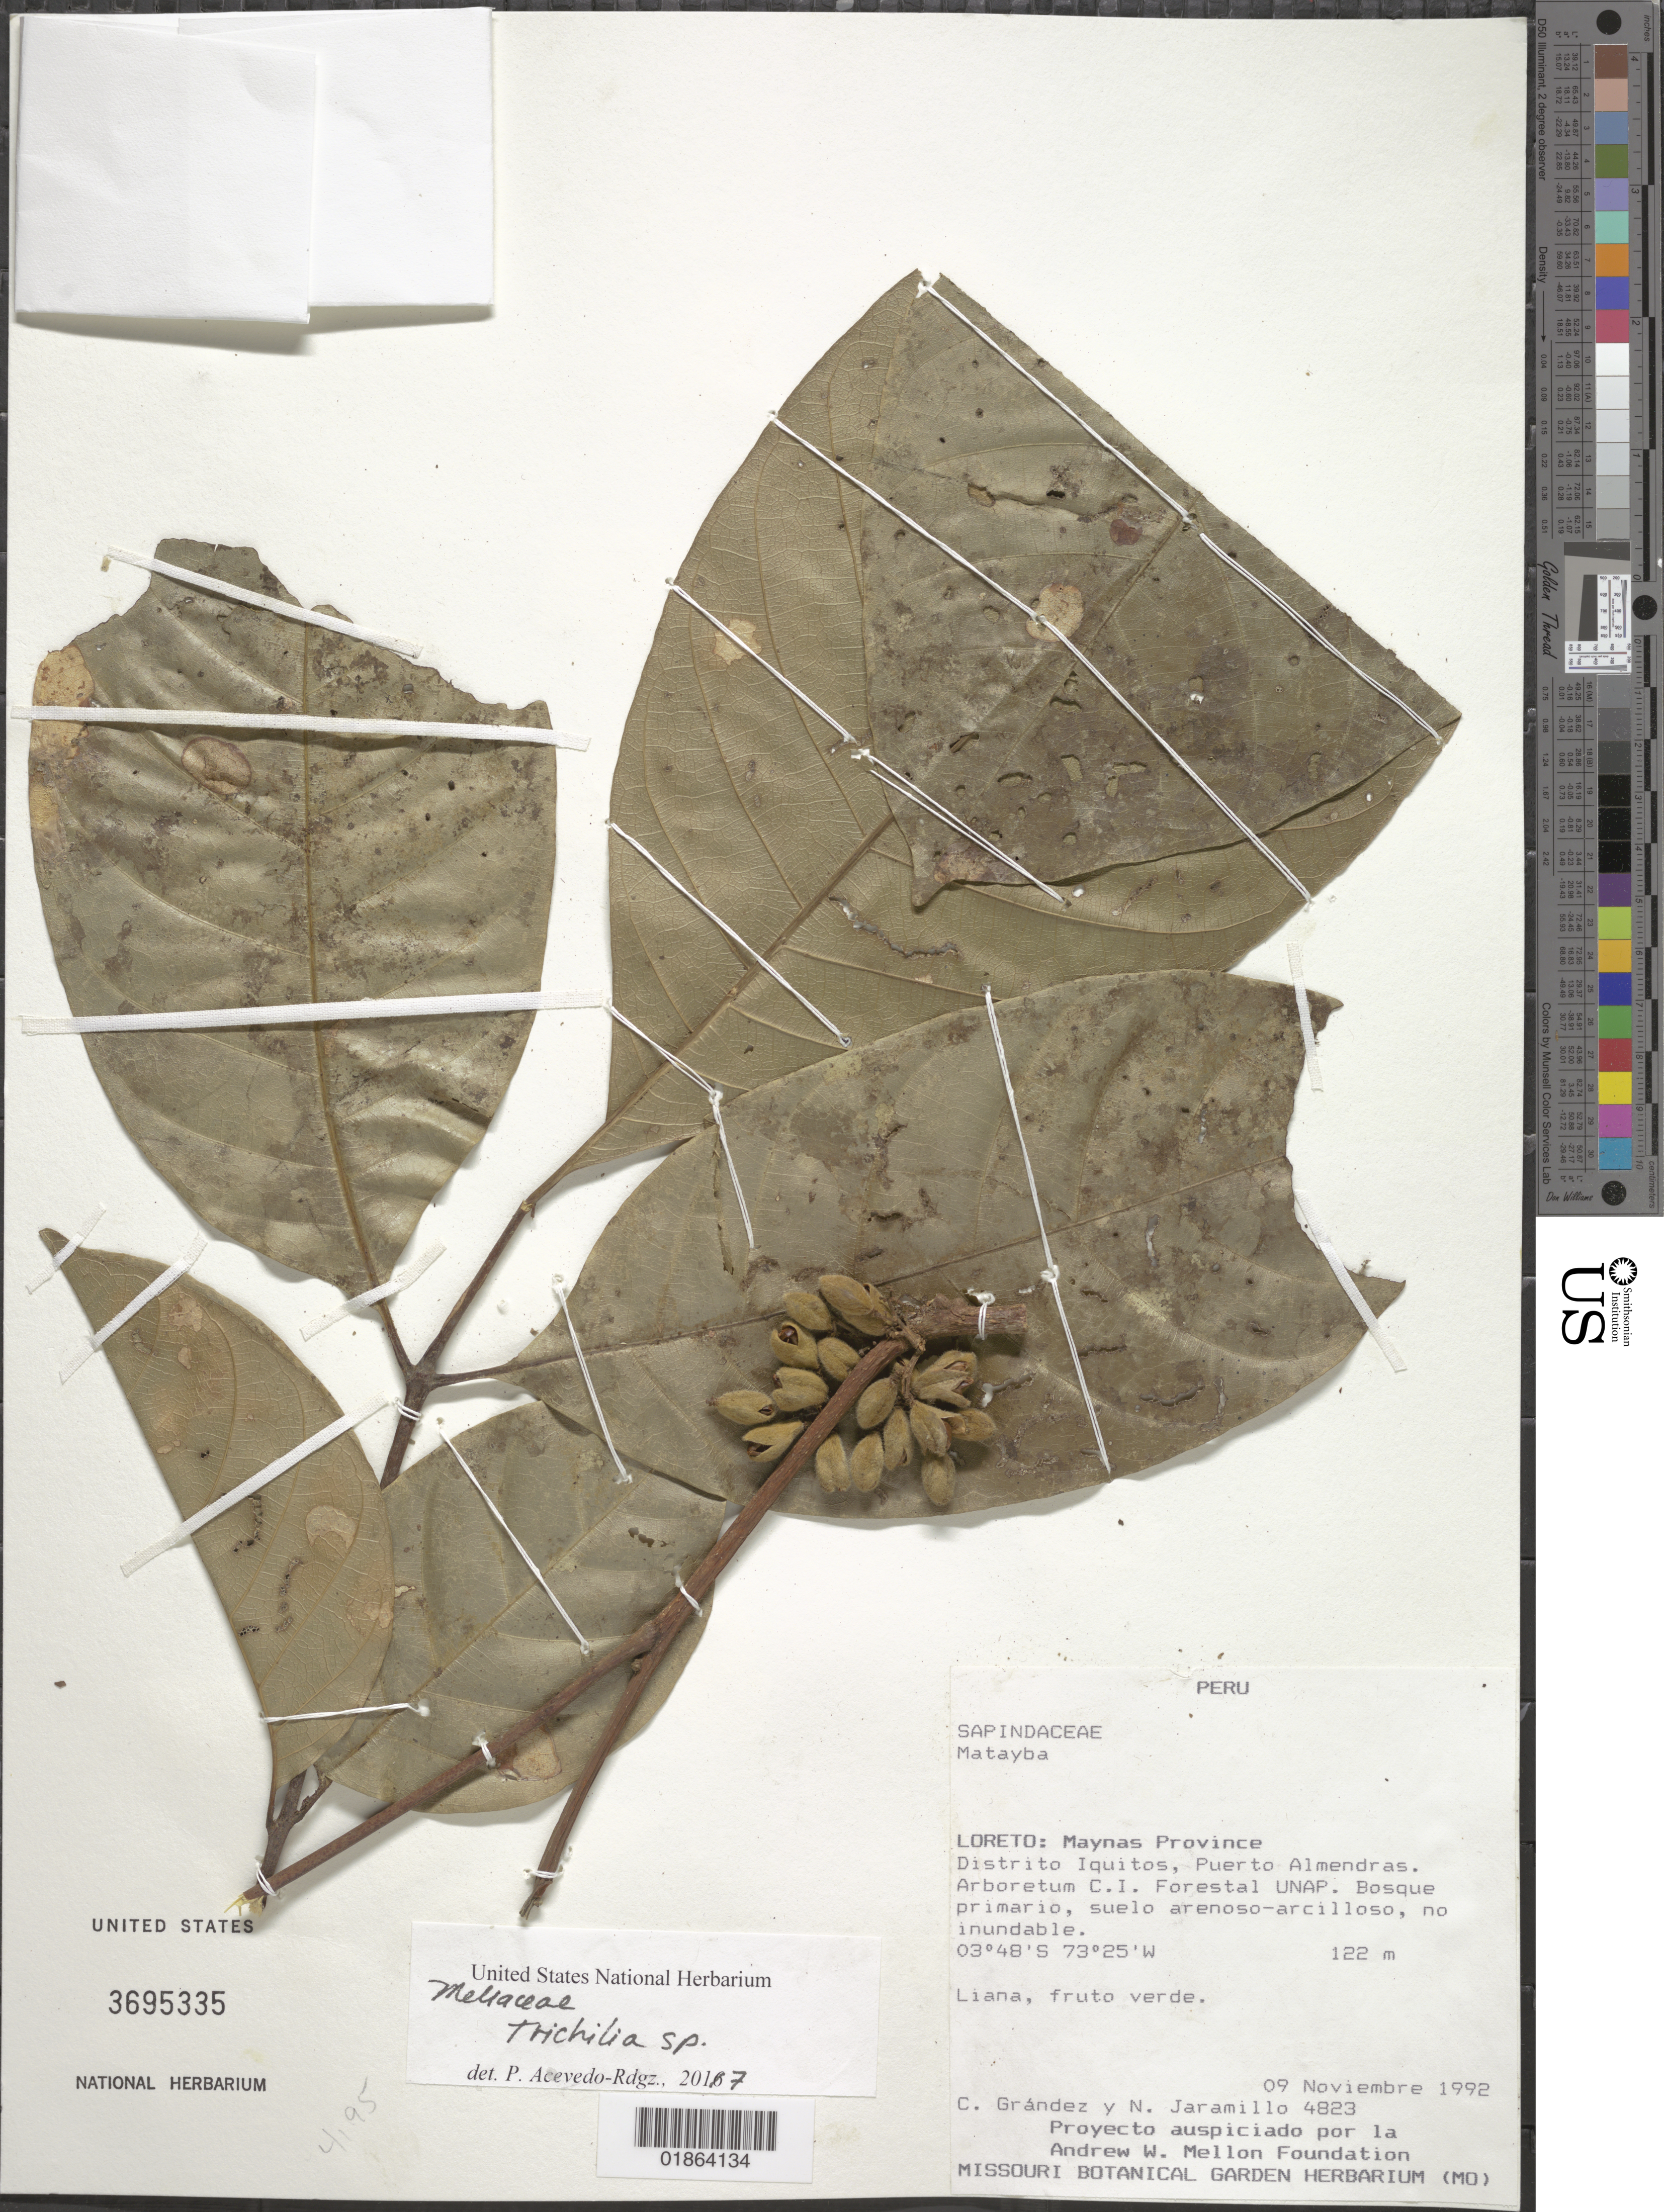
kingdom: Plantae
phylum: Tracheophyta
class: Magnoliopsida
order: Sapindales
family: Meliaceae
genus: Trichilia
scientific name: Trichilia sp.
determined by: Acevedo-Rodríguez, P., (BOT), Smithsonian Institution - National Museum of Natural History (UNITED STATES)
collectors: C. Grández & N. Jaramillo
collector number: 4823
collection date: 1992-11-09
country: Peru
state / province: Loreto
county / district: Maynas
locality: Distrito Iquitos, Puerto Almendras Arboretum C.I. Forestal UNAP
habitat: Bosque pirmario, suelo arenoso-arcilloso no inundable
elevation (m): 122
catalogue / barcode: US 3695335